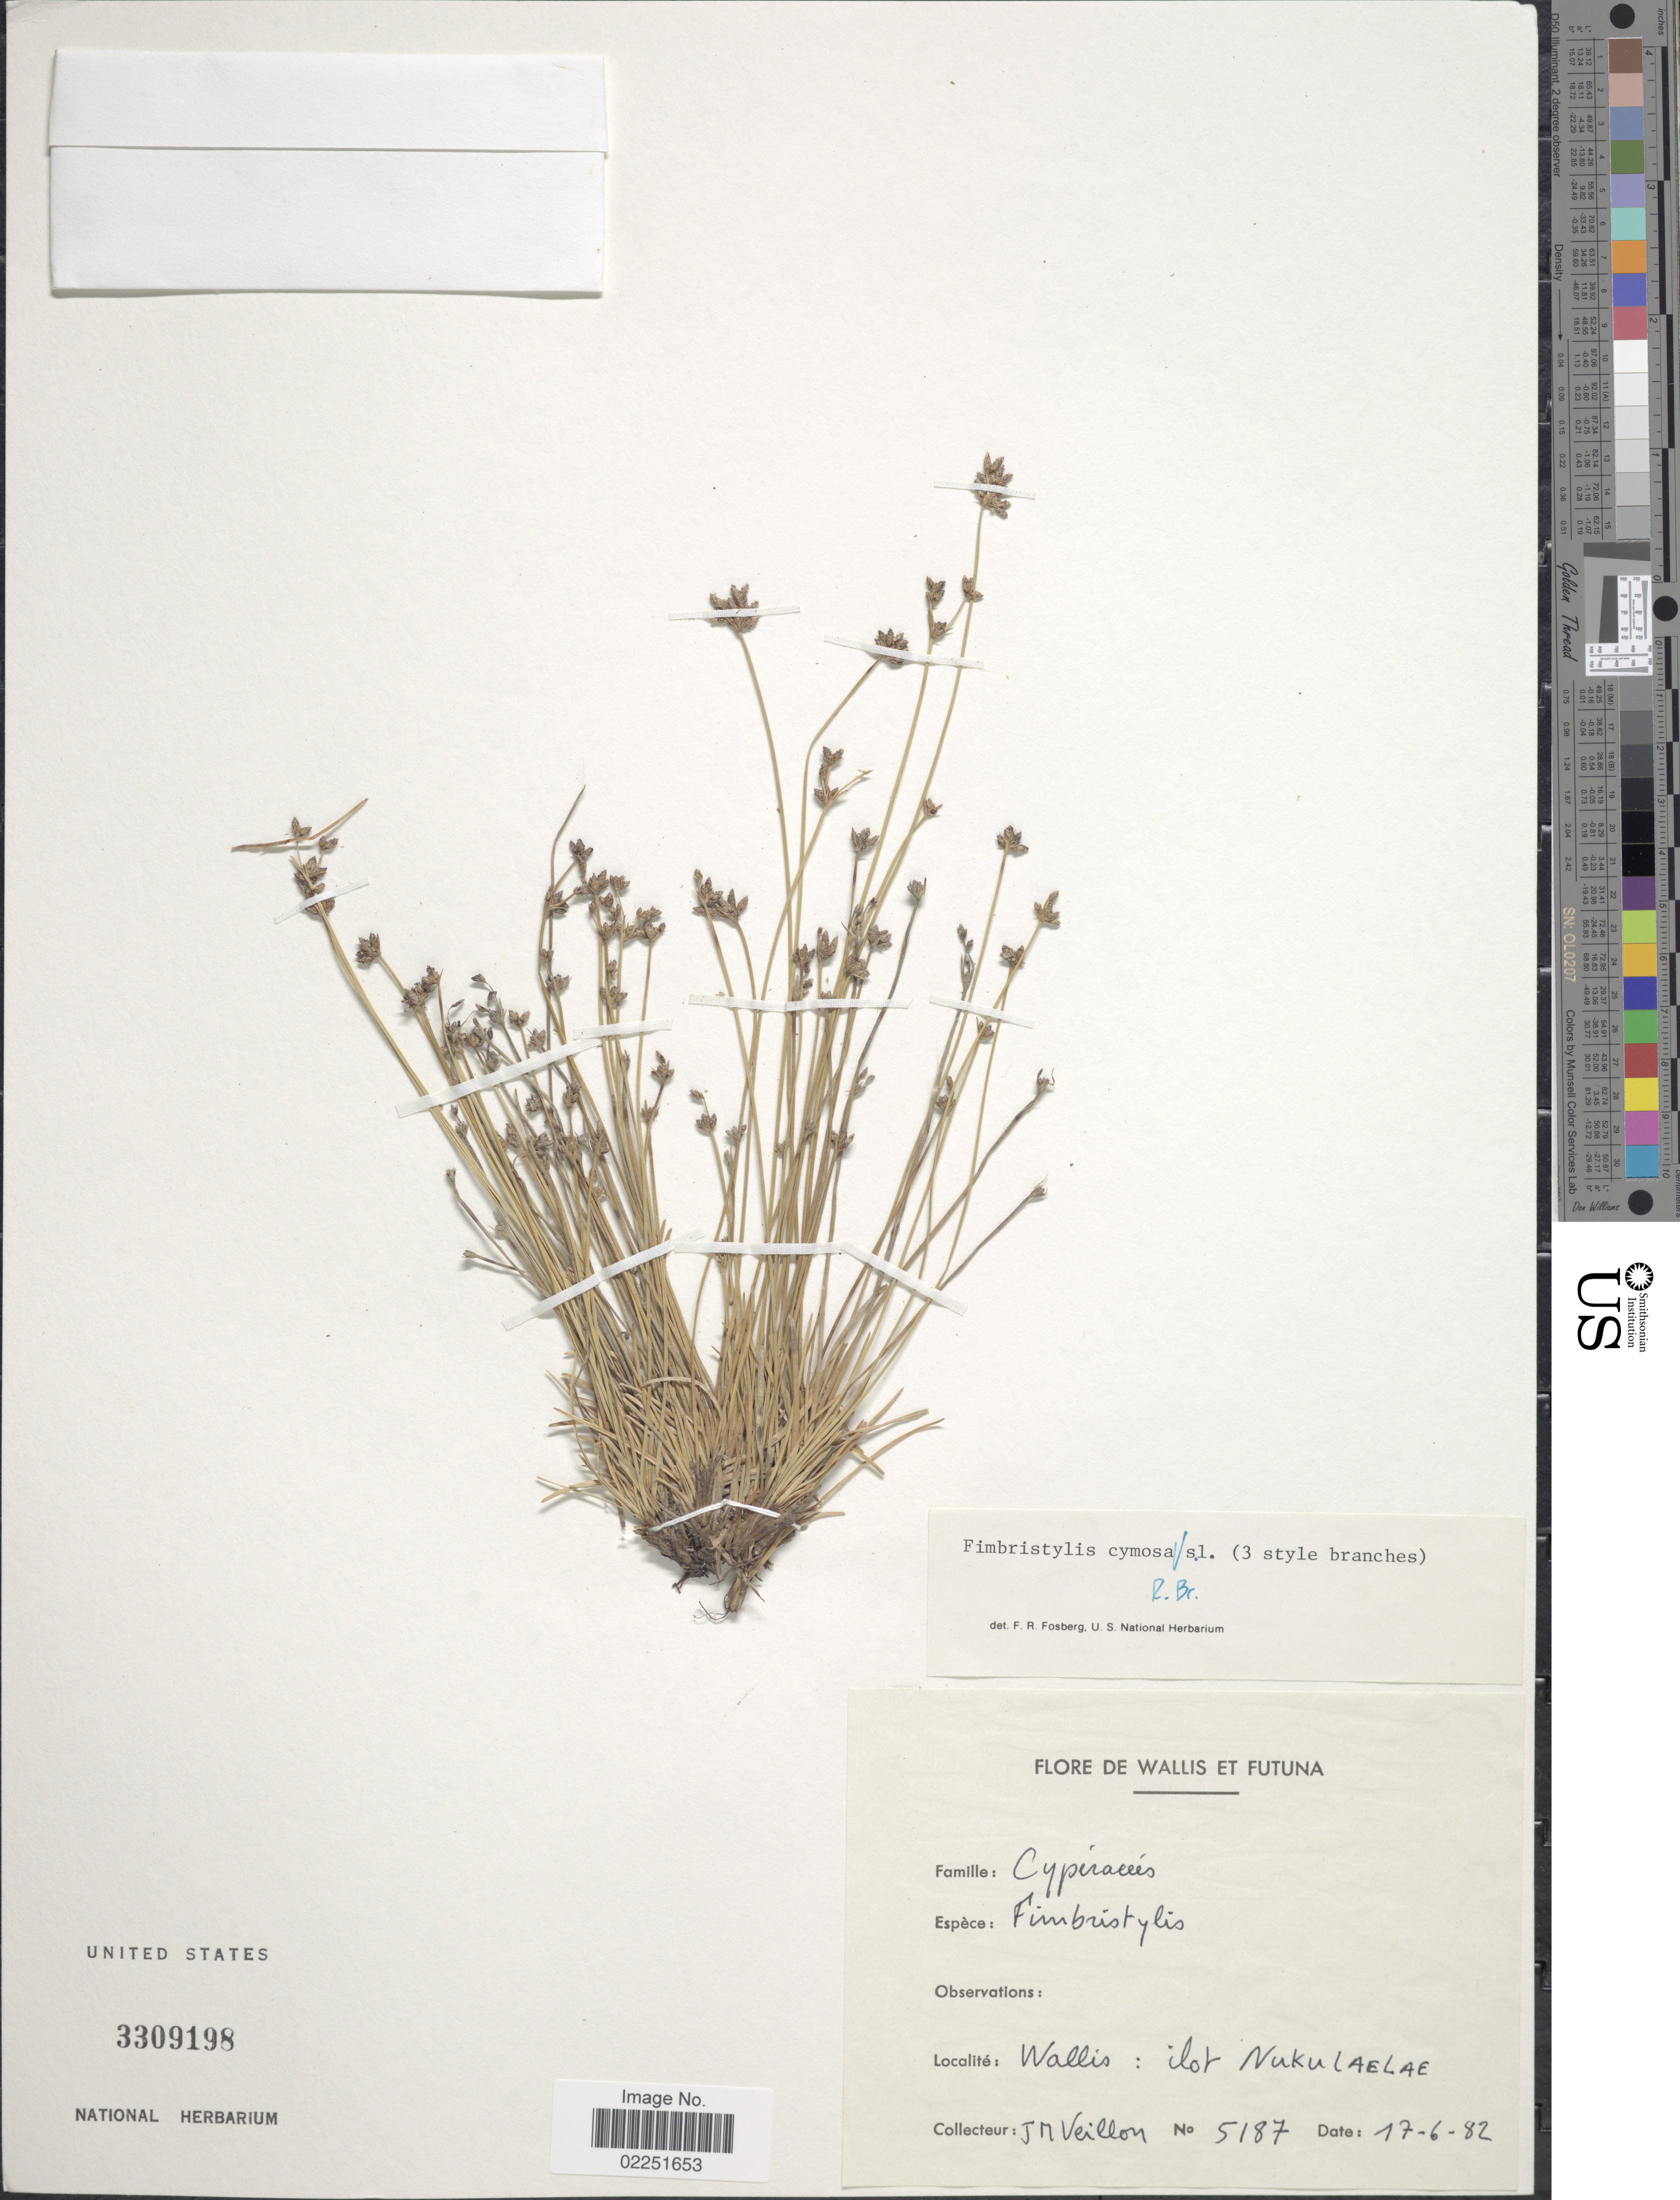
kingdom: Plantae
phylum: Tracheophyta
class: Liliopsida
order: Poales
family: Cyperaceae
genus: Fimbristylis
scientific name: Fimbristylis cymosa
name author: R. Br.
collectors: J. Veillon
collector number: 5187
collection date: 1982-06-17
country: Wallis and Futuna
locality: Wallis: ilot Nukulaelae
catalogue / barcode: US 3309198